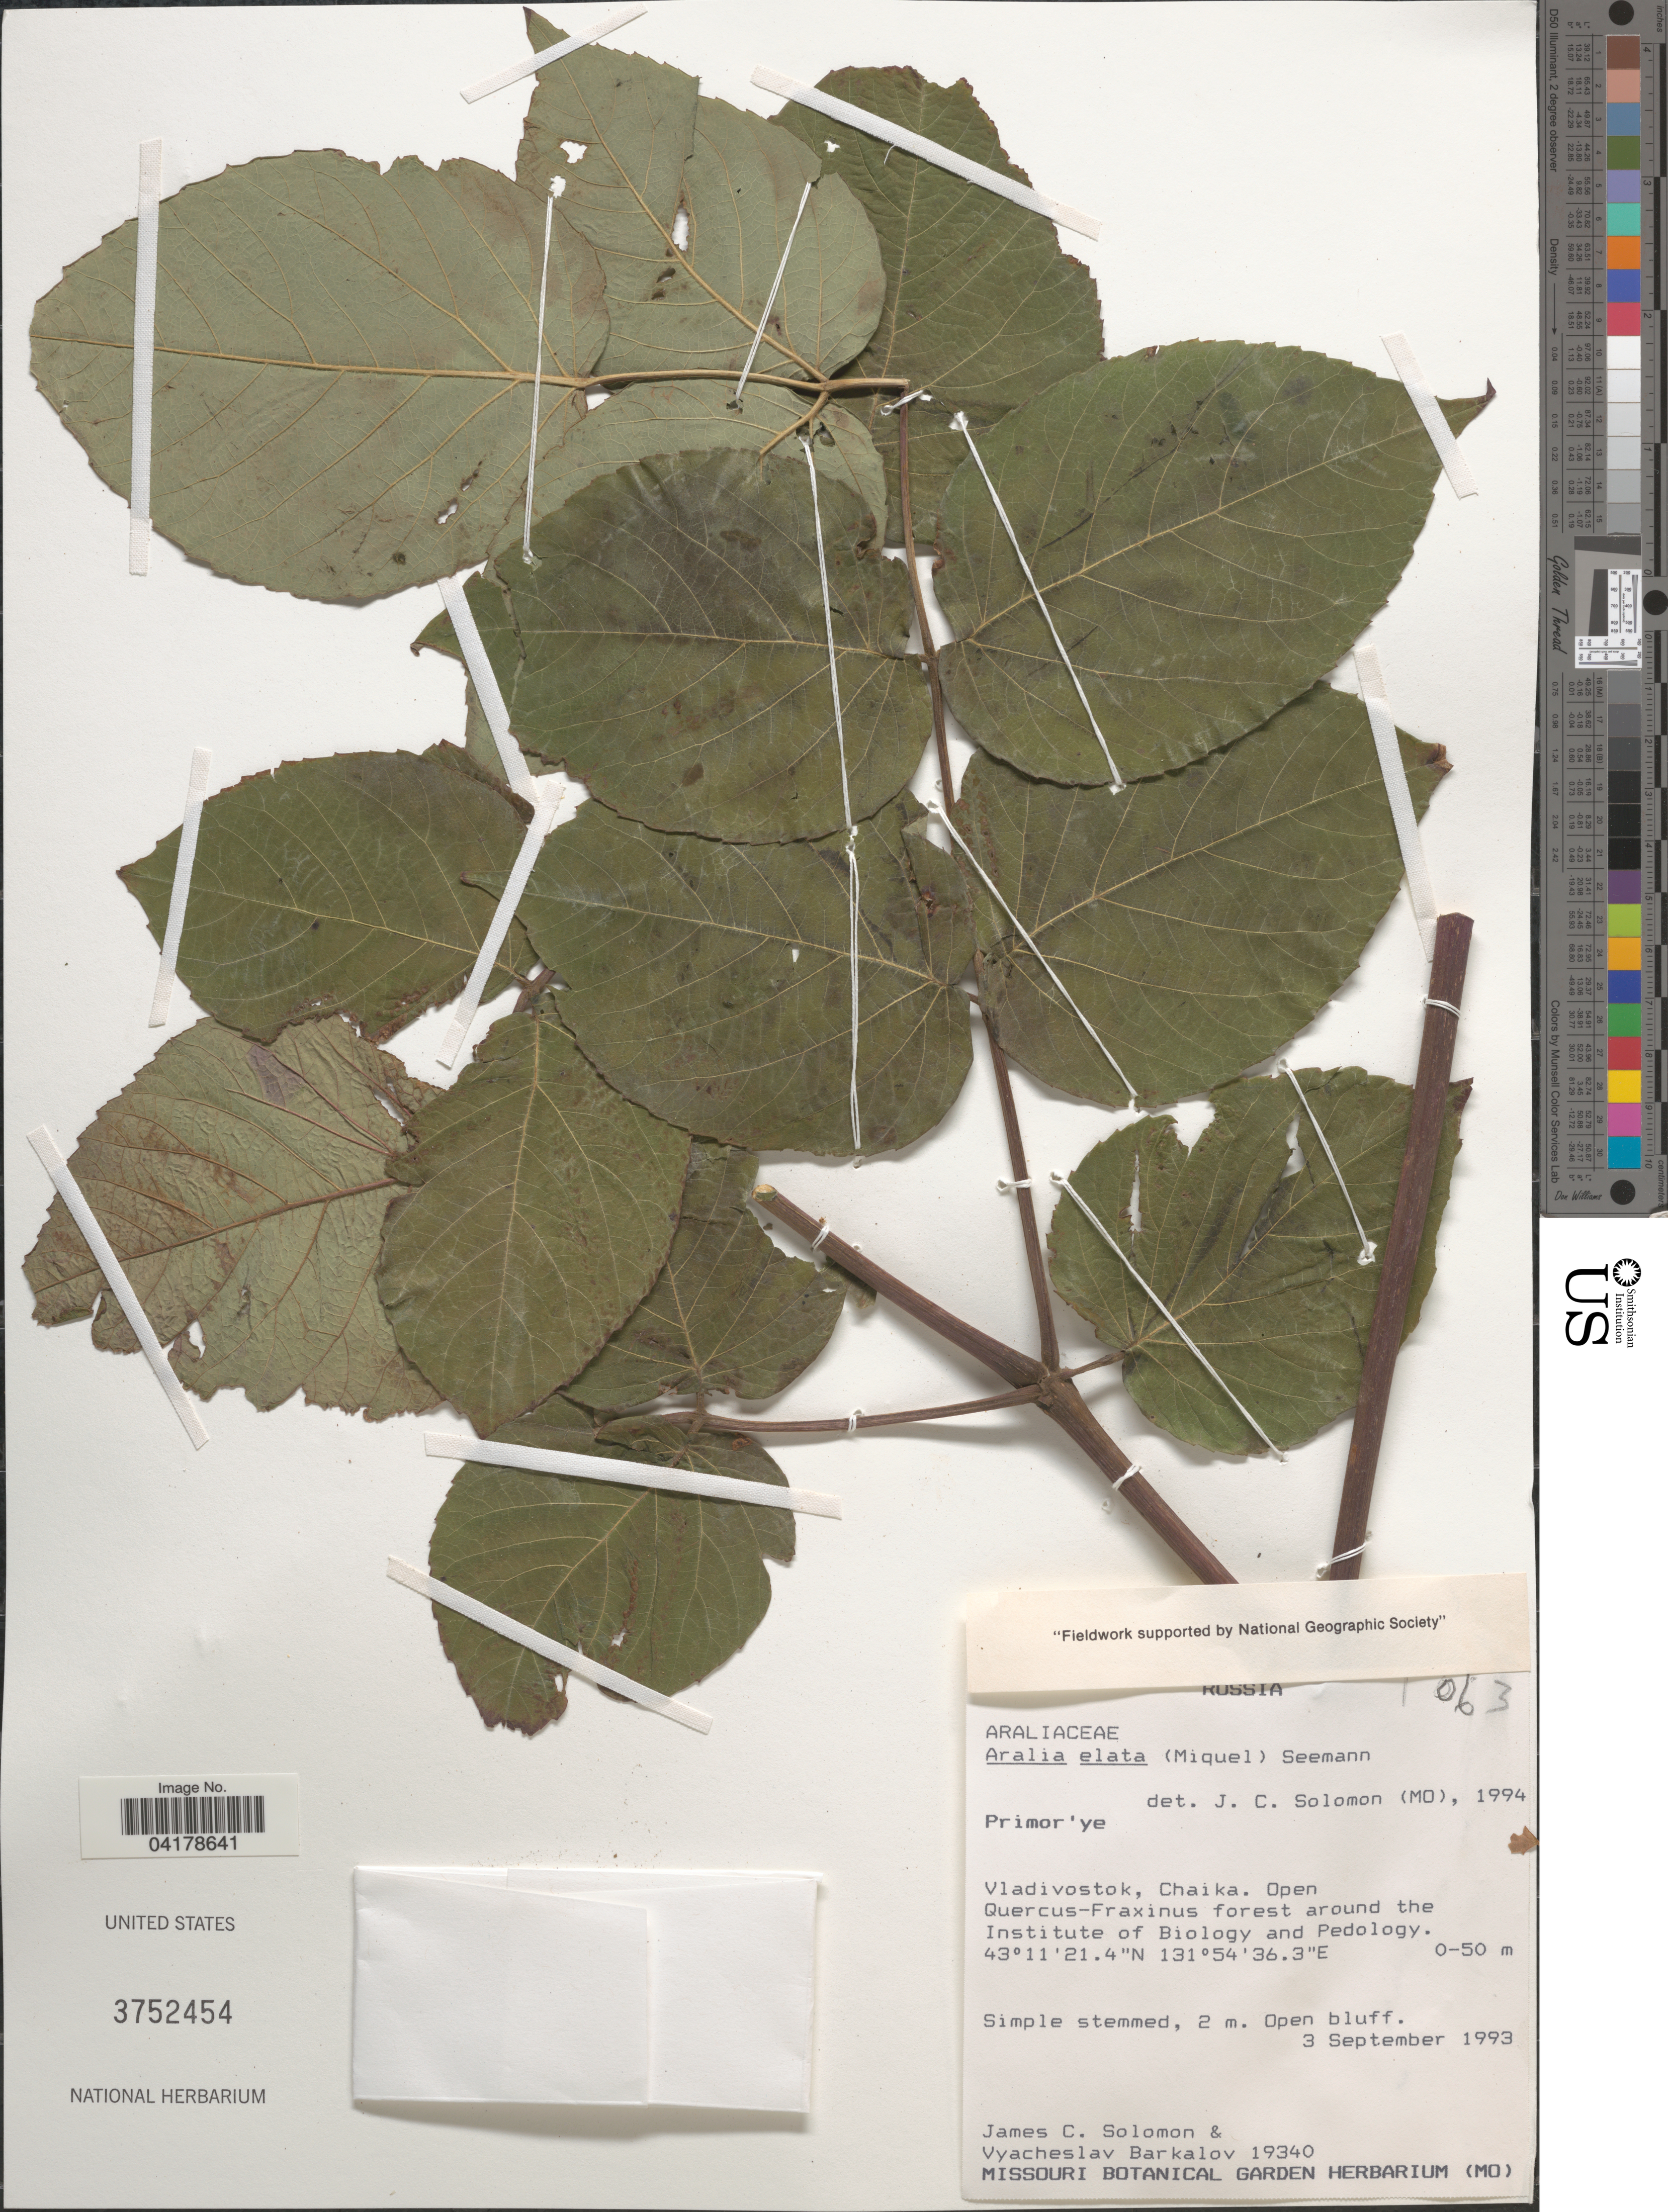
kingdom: Plantae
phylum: Tracheophyta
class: Magnoliopsida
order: Apiales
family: Araliaceae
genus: Aralia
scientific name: Aralia elata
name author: (Miq.) Seem.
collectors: J. C. Solomon & V. Barkalov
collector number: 19340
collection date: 1993-09-03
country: Russian Federation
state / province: Primorsky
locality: Russia. Primor'ye. Vladivostok, Chaika. Open Quercus-Fraxinus forest around the Institute of Biology and Pedology.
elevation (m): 0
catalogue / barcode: US 3752454